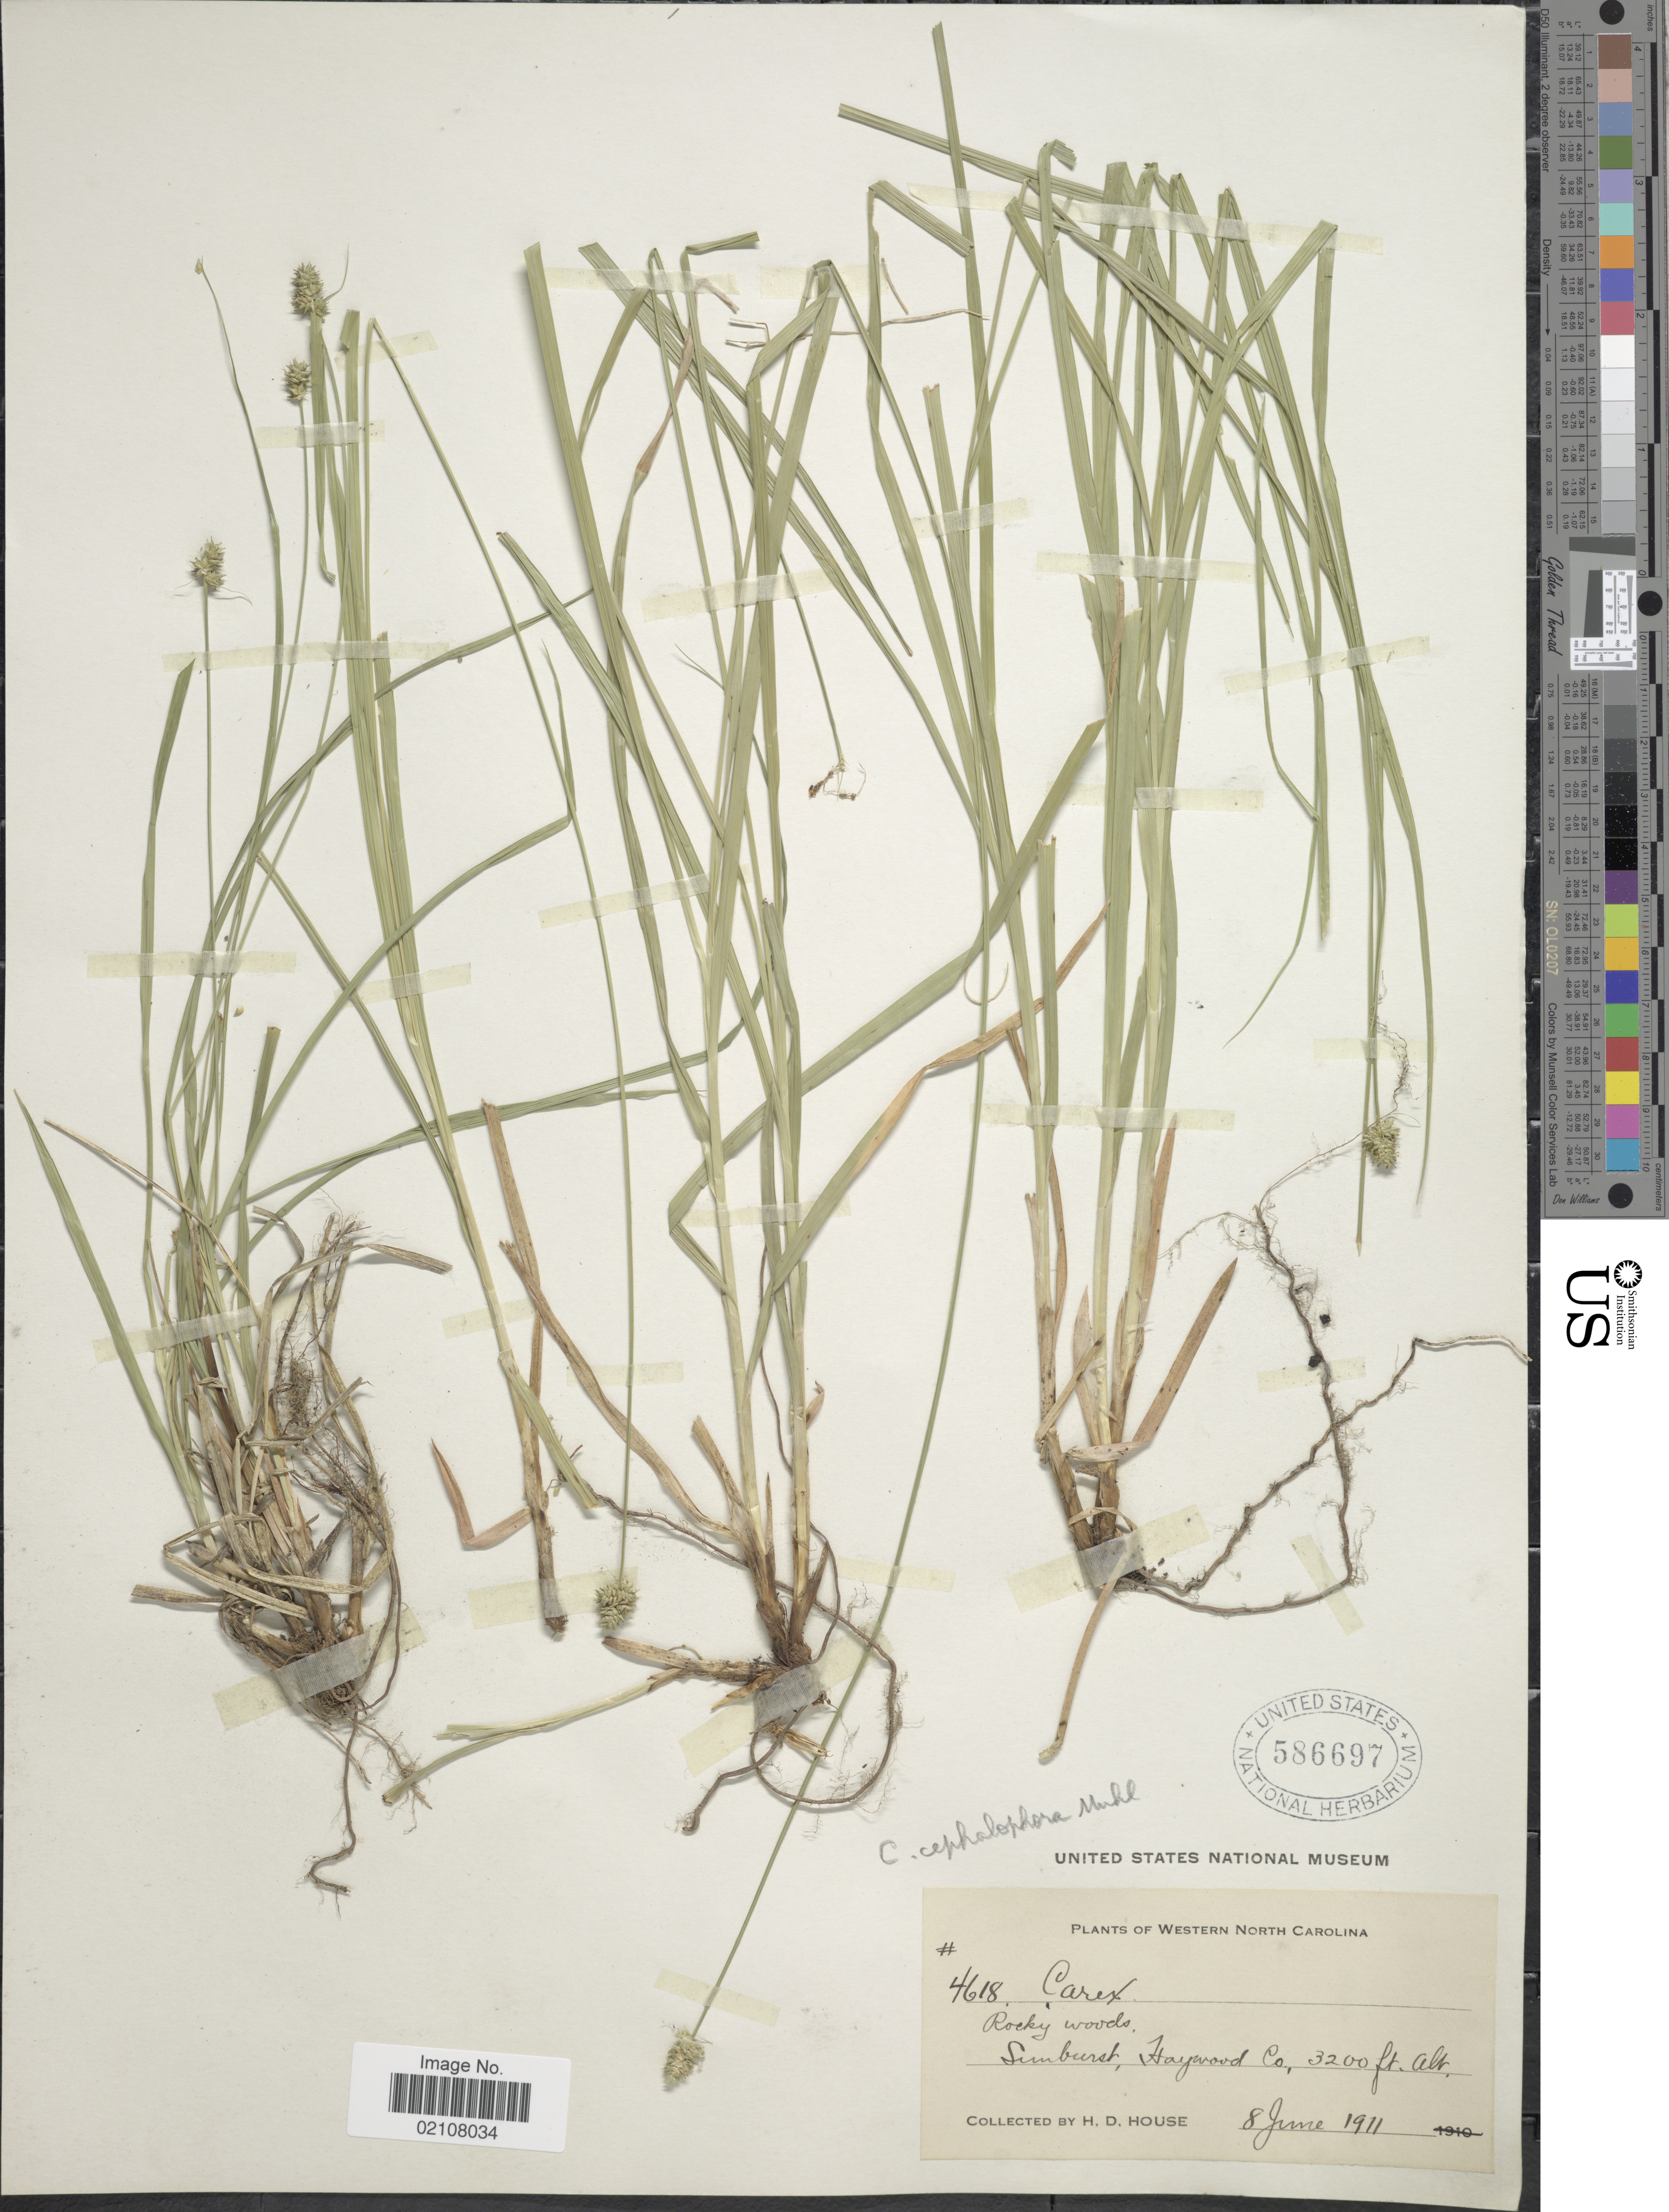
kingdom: Plantae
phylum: Tracheophyta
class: Liliopsida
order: Poales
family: Cyperaceae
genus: Carex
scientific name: Carex cephalophora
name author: Muhl. ex Willd.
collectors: H. D. House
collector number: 4618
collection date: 1911-06-08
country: United States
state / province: North Carolina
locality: Western North Carolina, rocky woods, Sumburst, Haywood Co.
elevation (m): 975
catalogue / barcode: US 586697